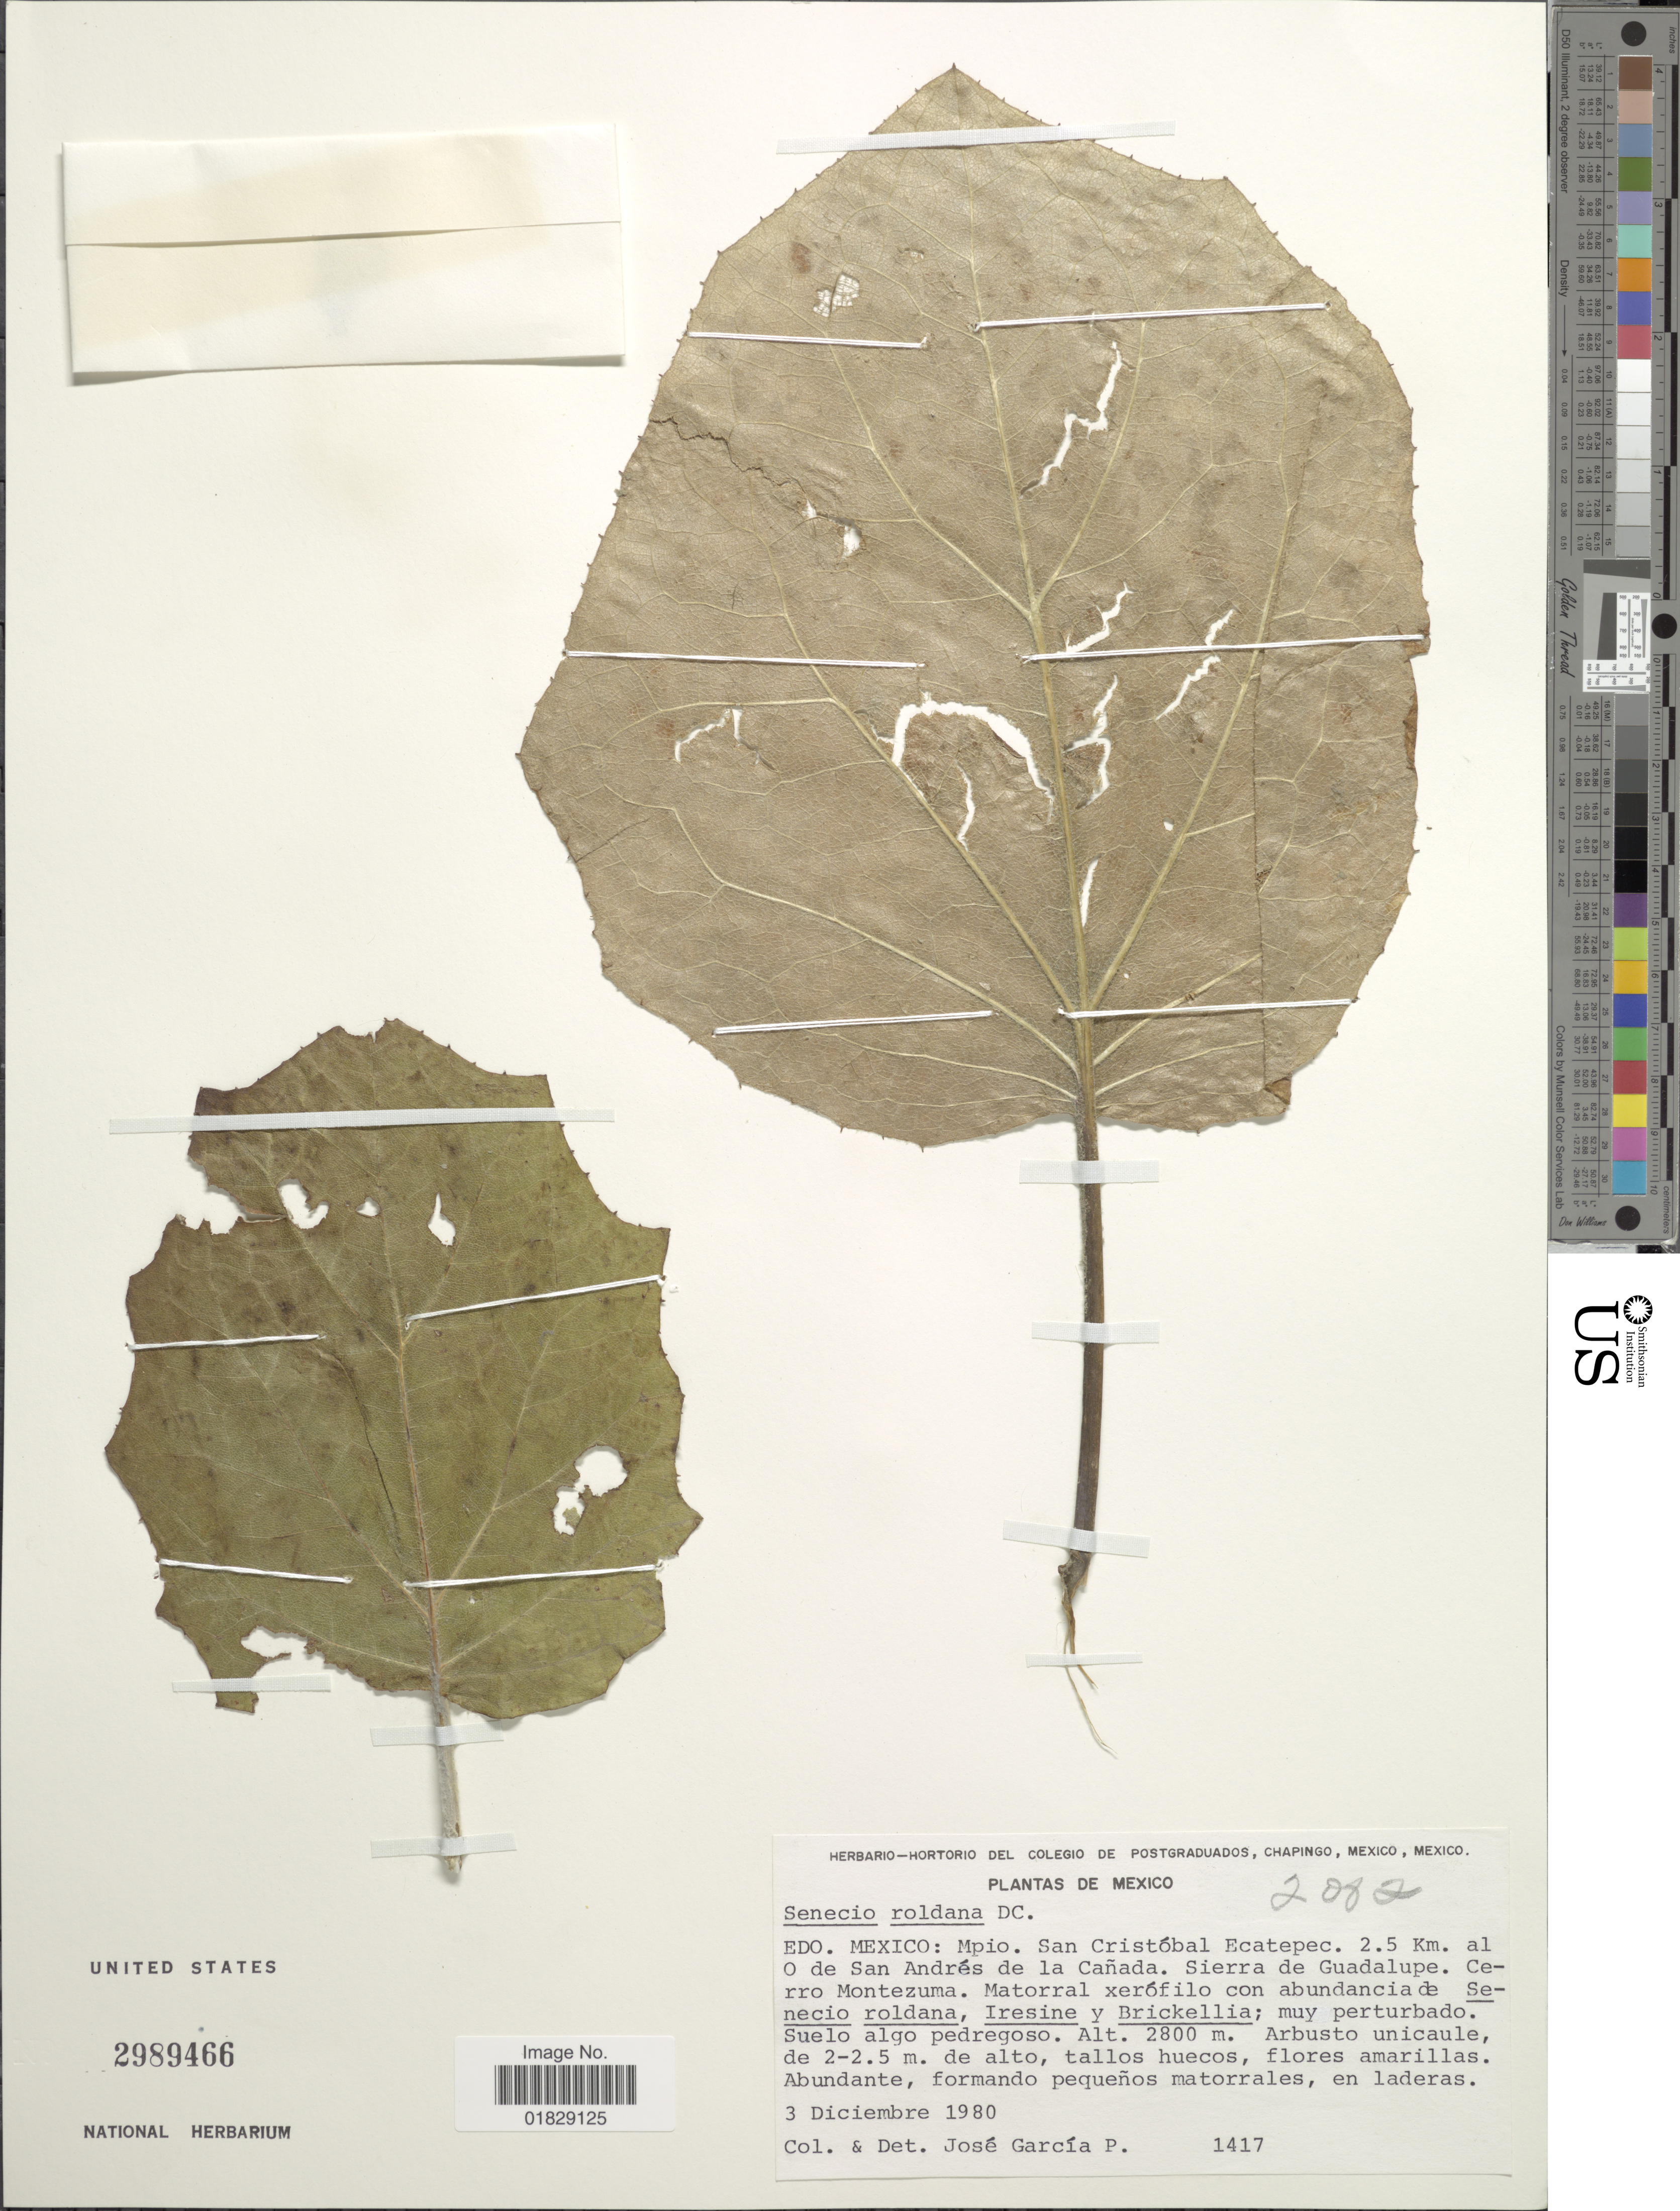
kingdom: Plantae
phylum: Tracheophyta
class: Magnoliopsida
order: Asterales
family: Asteraceae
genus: Roldana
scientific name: Roldana lobata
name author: La Llave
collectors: J. García-P.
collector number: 1417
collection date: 1980-12-03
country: Mexico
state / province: México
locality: Edo. Mexico: Mpio. San Cristóbal Ecatepec. 2.5 Km. al O de San Andrés de la Cañada. Sierra de Guadalupe. Cerro Montezuma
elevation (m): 2800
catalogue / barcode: US 2989466